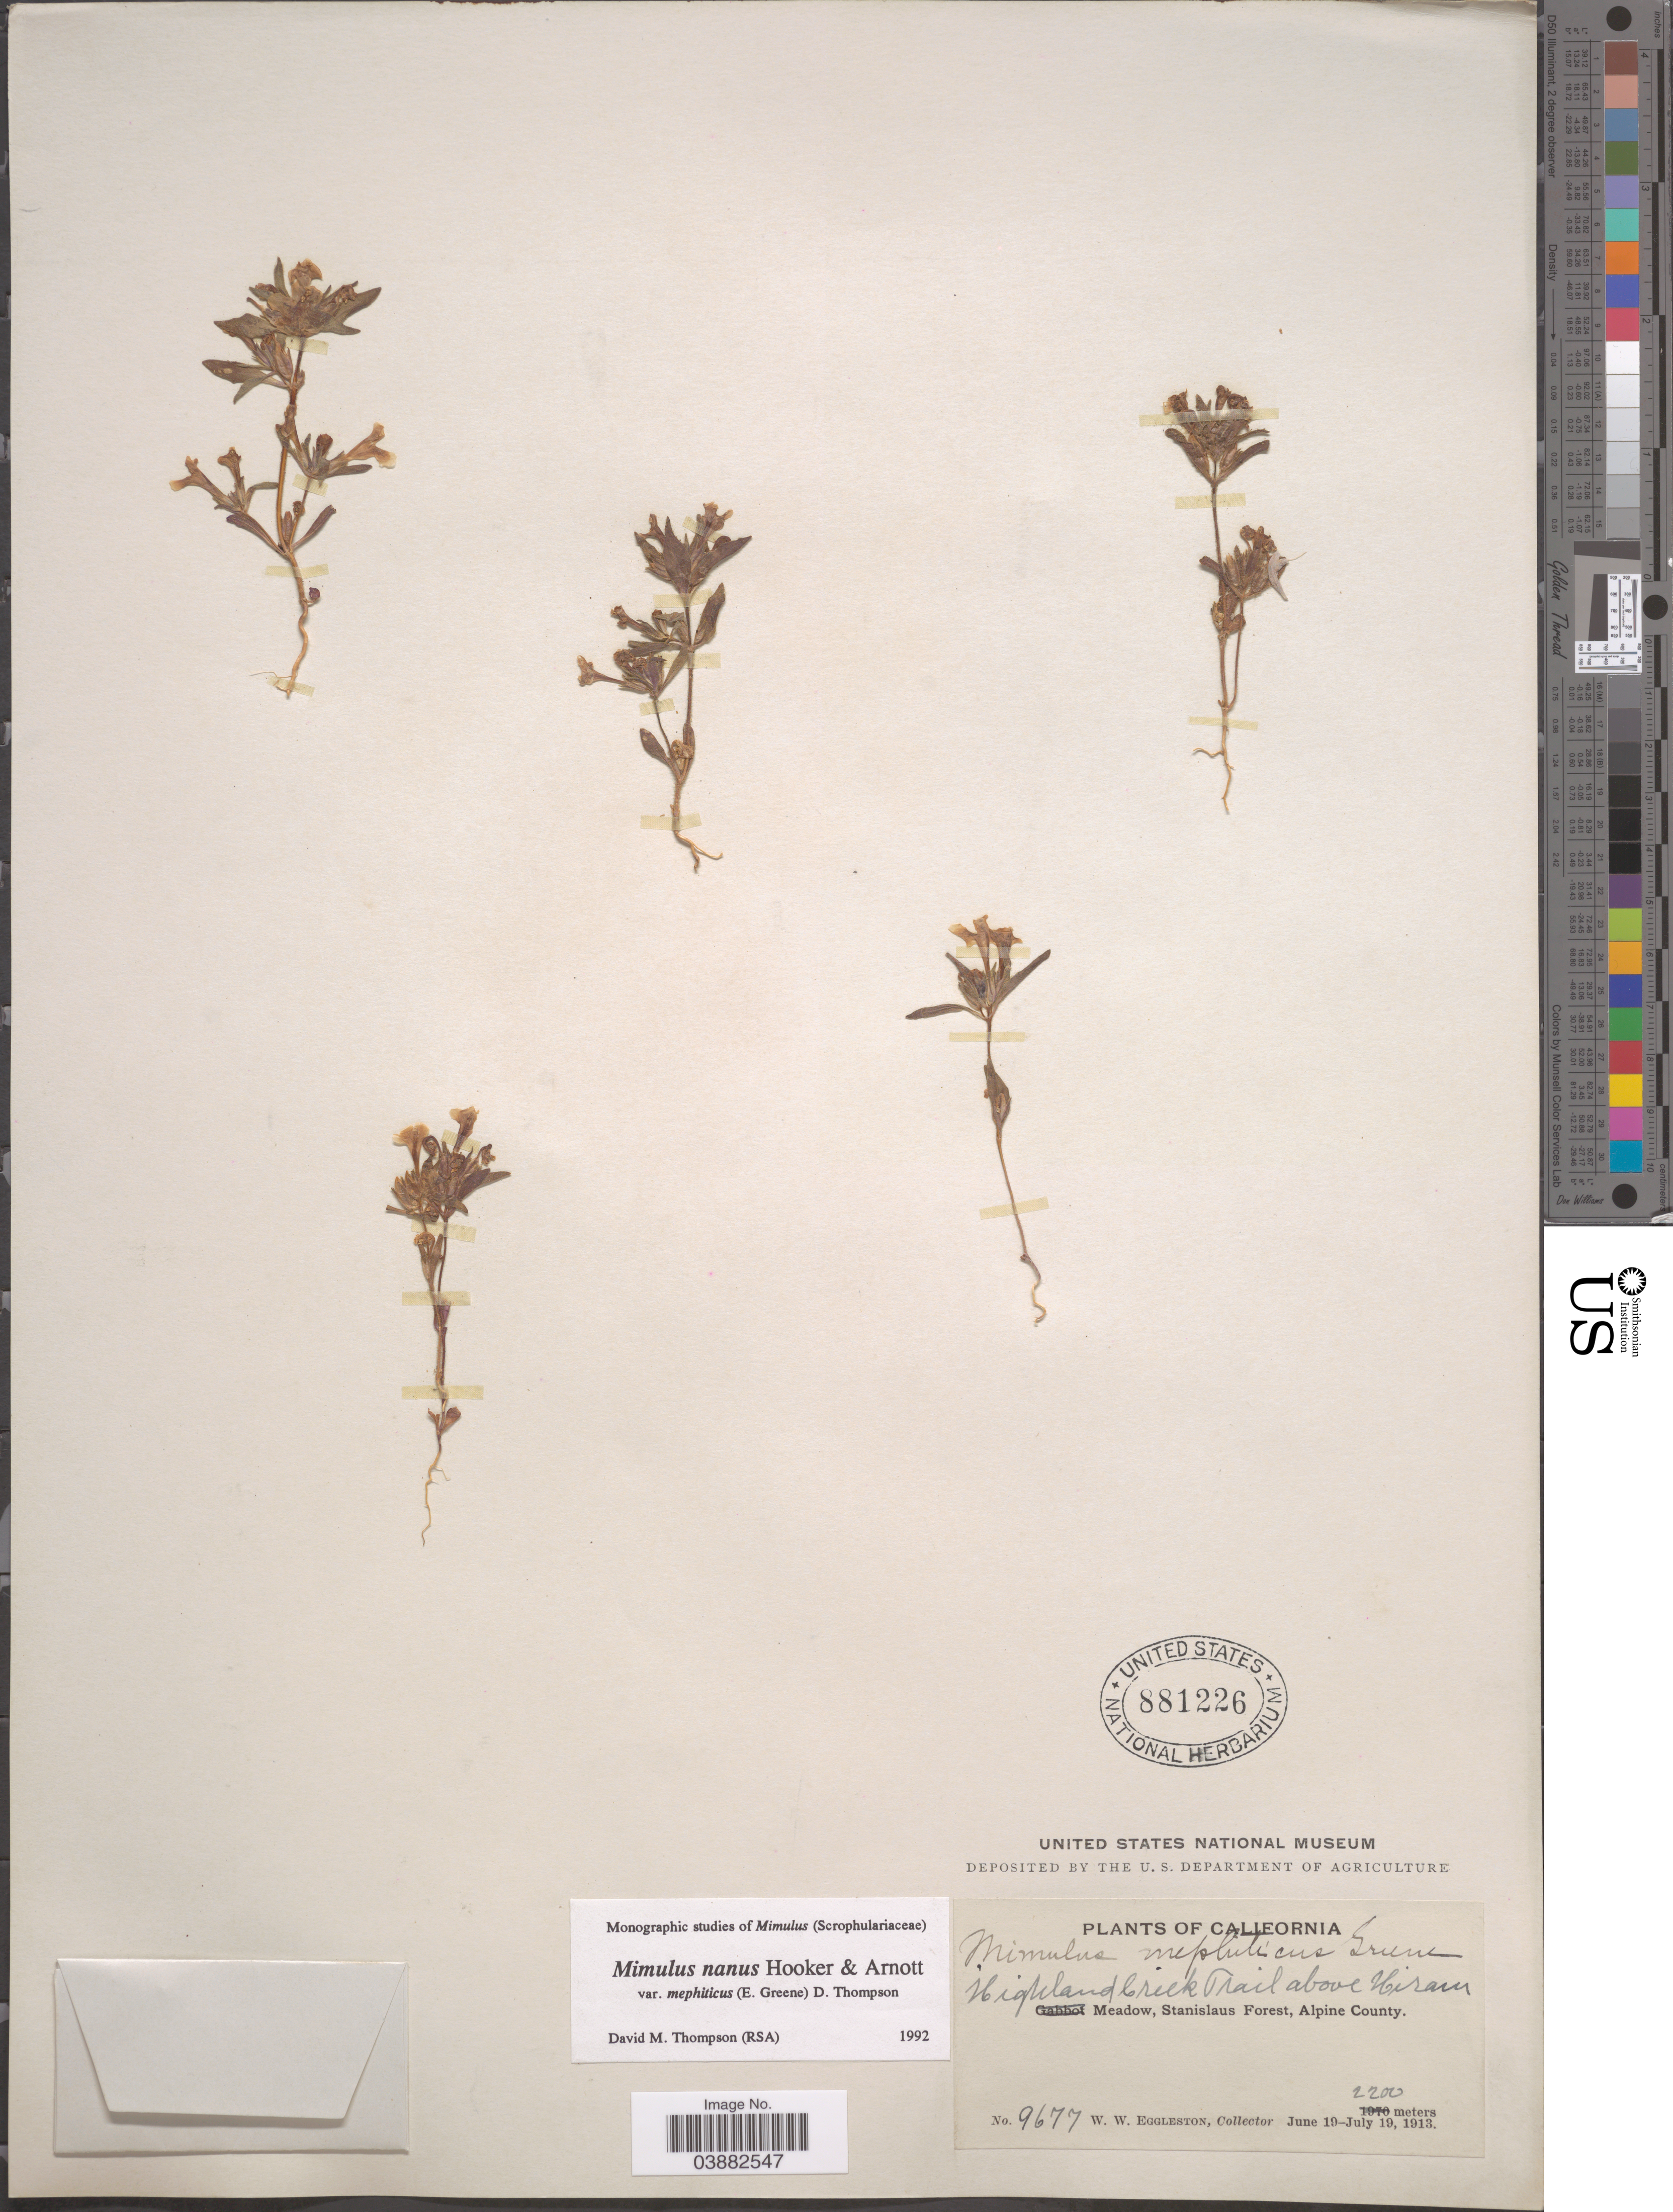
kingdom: Plantae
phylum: Tracheophyta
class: Magnoliopsida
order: Lamiales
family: Phrymaceae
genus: Mimulus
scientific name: Mimulus nanus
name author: Hook. & Arn.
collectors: W. W. Eggleston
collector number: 9677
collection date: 1913-06-19/1913-07-19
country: United States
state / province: California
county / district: Alpine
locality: Highland Creek. Trail above Hiram Meadow, Stanislaus Forest, Alpine County.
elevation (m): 2200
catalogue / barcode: US 881226